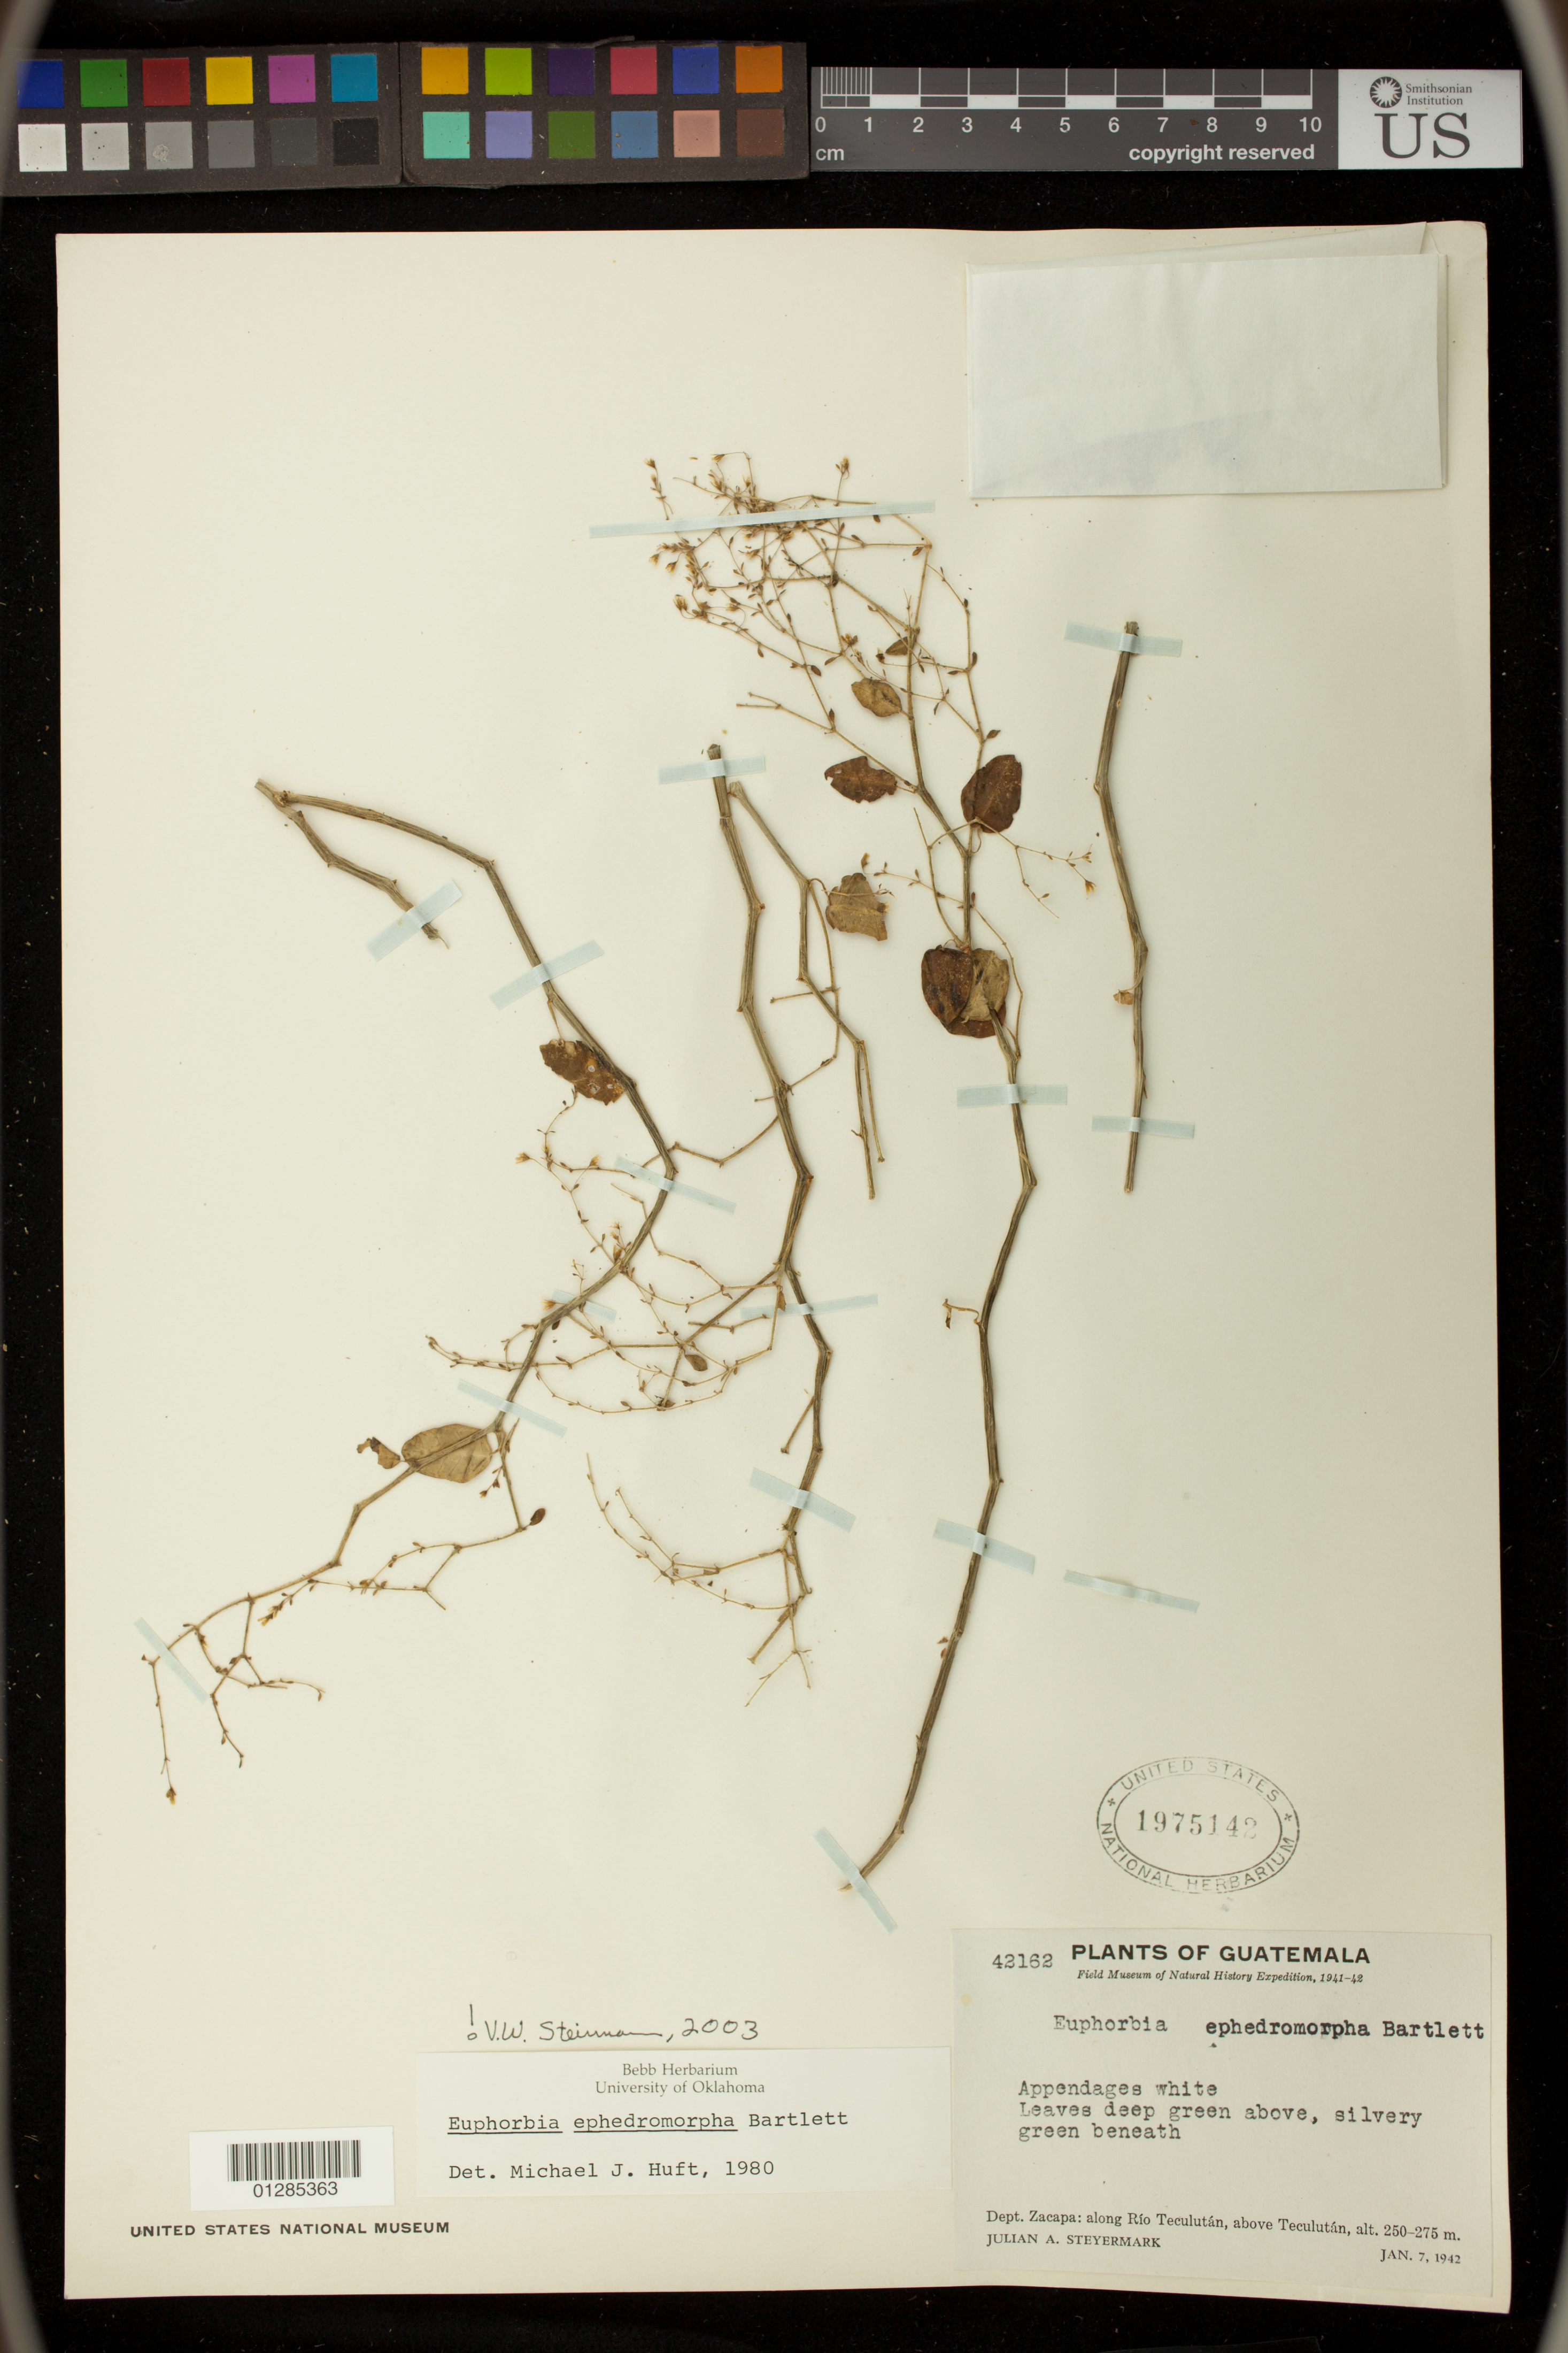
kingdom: Plantae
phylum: Tracheophyta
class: Magnoliopsida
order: Malpighiales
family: Euphorbiaceae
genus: Euphorbia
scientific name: Euphorbia ephedromorpha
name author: Bartlett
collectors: J. Steyermark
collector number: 42162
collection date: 1942-01-07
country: Guatemala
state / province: Zacapa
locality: Along Rio Teculutan, above Teculutan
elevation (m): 250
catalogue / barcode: US 1975142